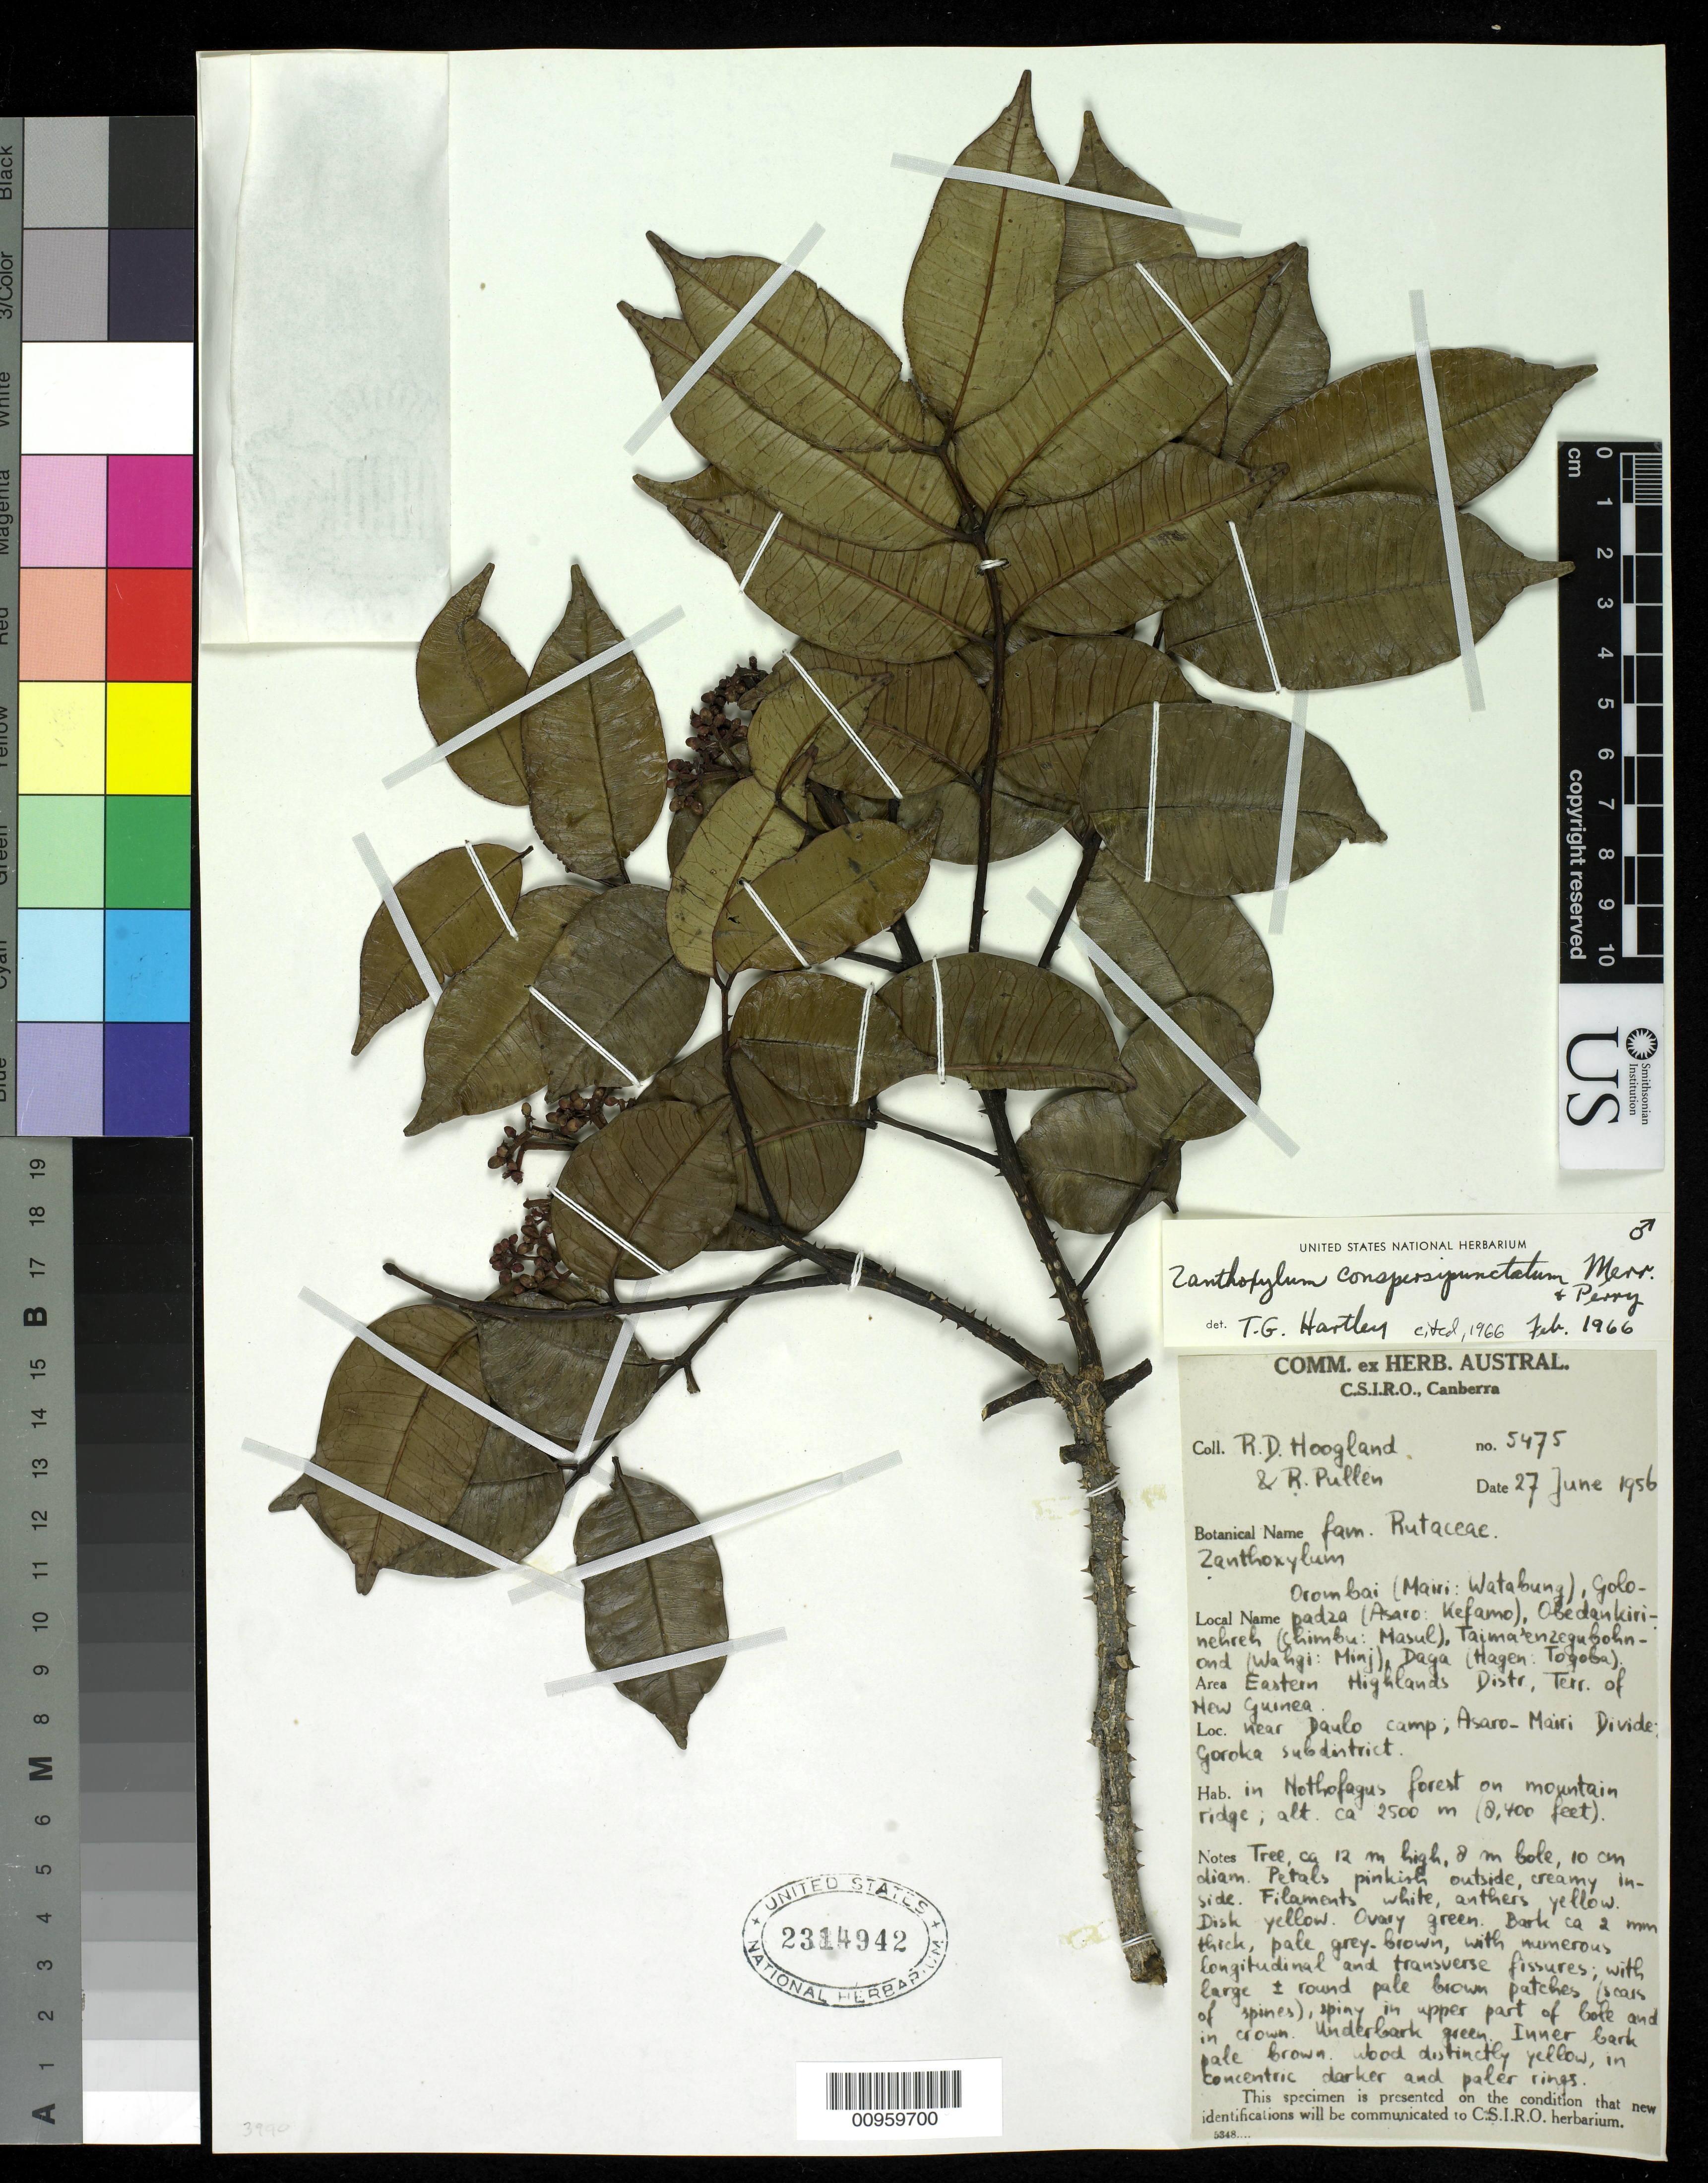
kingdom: Plantae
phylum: Tracheophyta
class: Magnoliopsida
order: Sapindales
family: Rutaceae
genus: Zanthoxylum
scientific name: Zanthoxylum conspersipunctatum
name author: Merr. & L.M. Perry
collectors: R. D. Hoogland & R. Pullen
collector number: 5475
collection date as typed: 27 Jun 1956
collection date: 1956-06-27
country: Papua New Guinea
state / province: Eastern Highlands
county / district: Goroka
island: New Guinea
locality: near Daylo camp, Asaro-Mairi Divide: Goroka Subdistrict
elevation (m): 2560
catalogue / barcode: US 2314942